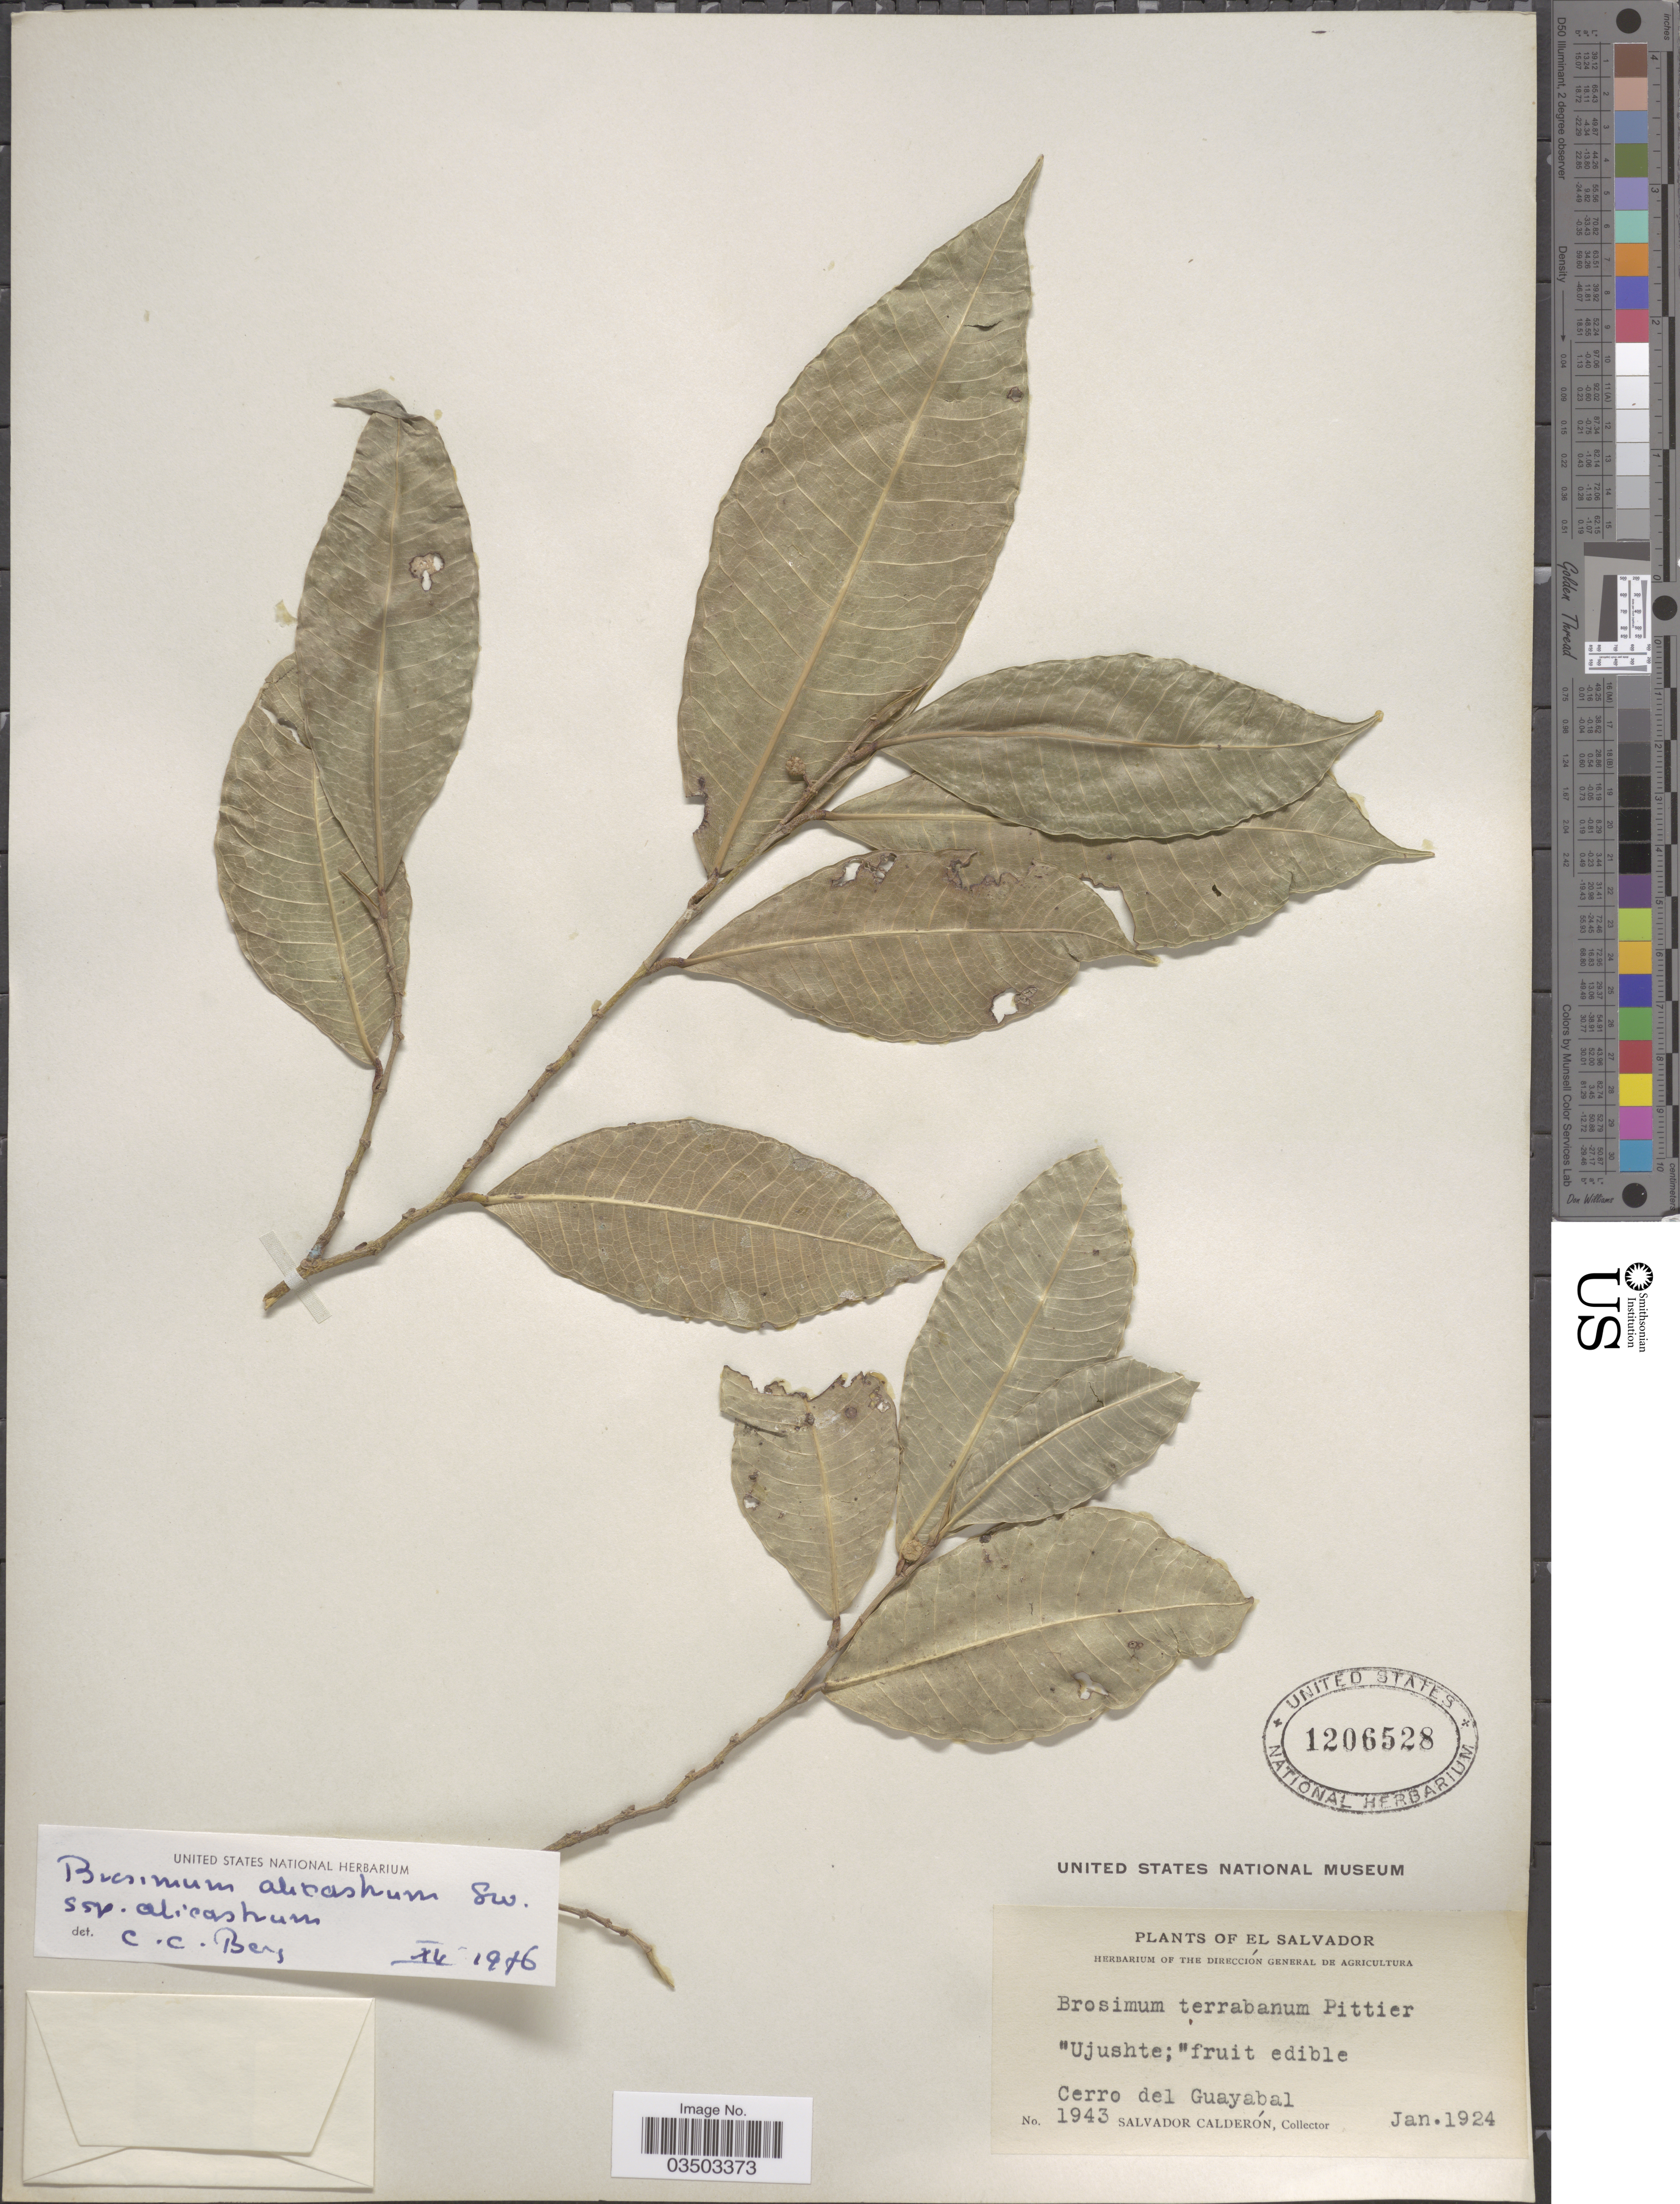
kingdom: Plantae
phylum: Tracheophyta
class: Magnoliopsida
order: Rosales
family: Moraceae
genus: Brosimum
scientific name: Brosimum alicastrum subsp. alicastrum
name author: Sw.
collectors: S. Calderón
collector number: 1943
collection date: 1924-01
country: El Salvador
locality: Cerro del Guayabal.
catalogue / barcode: US 1206528